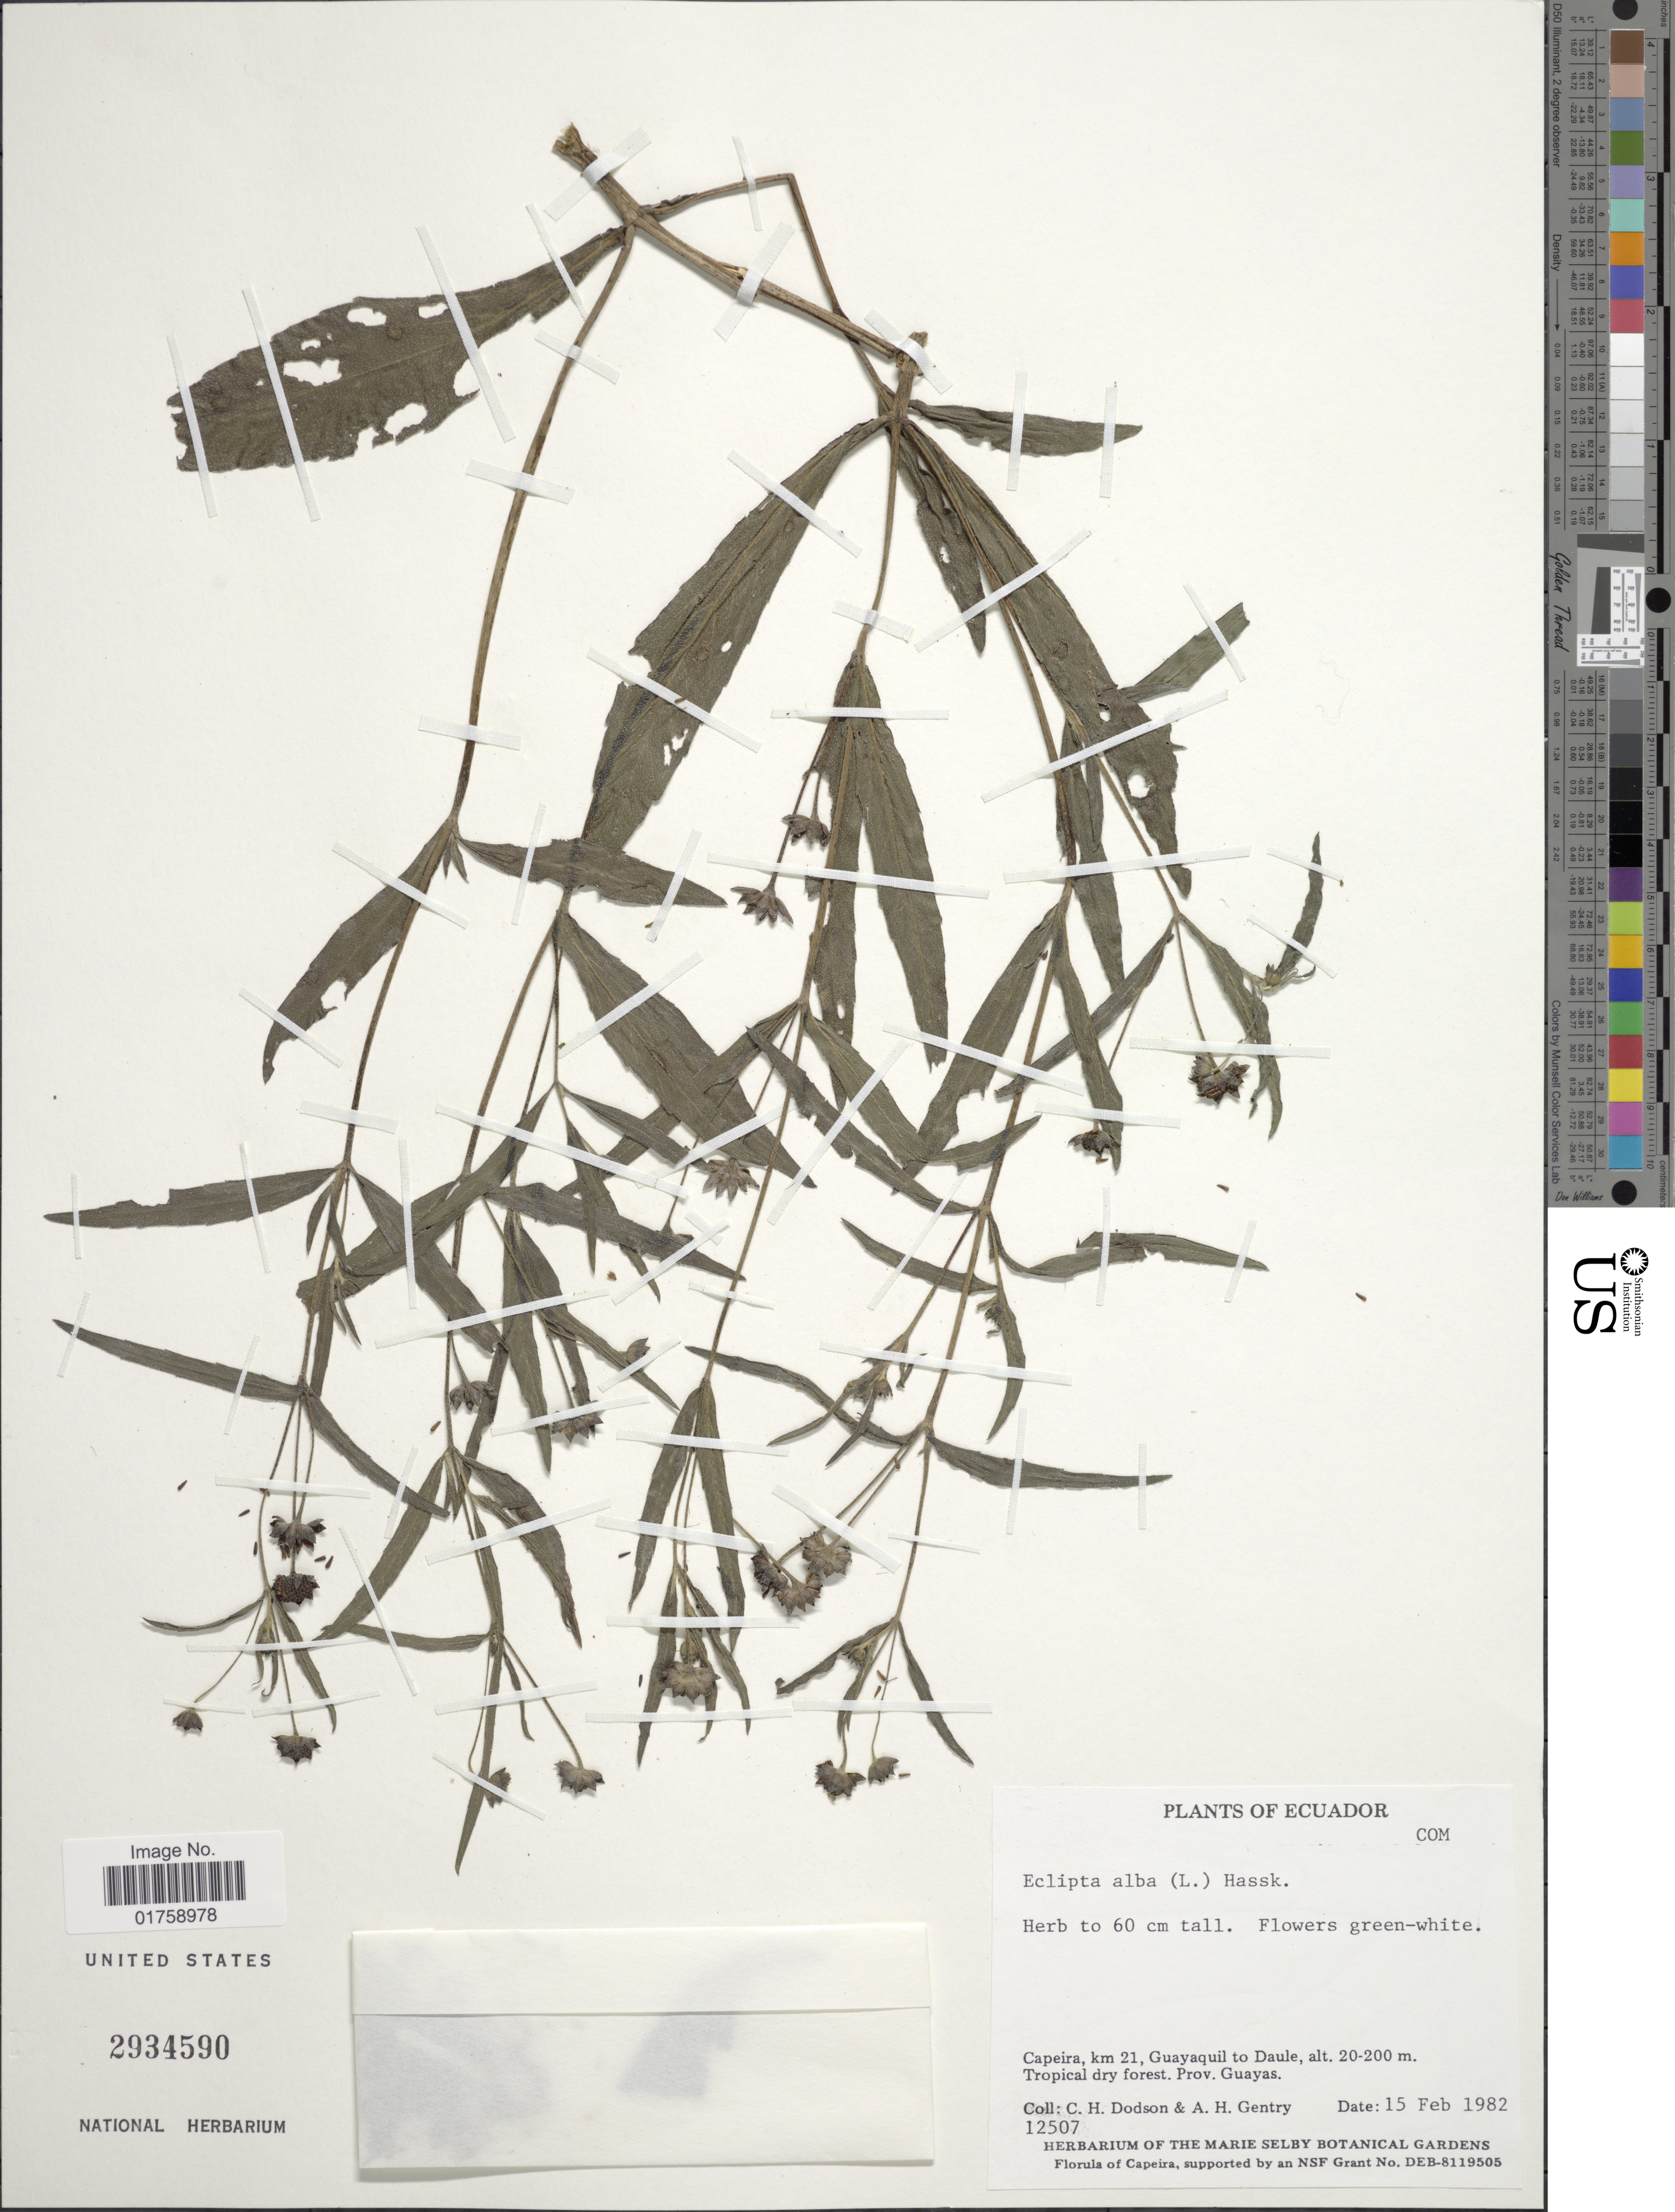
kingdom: Plantae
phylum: Tracheophyta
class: Magnoliopsida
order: Asterales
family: Asteraceae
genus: Eclipta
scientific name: Eclipta prostrata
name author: (L.) L.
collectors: C. H. Dodson & A. H. Gentry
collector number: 12507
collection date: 1982-02-15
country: Ecuador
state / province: Guayas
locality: Ecuador. Capeira, km 21, Guayaquil to Daule. Tropical dry forest. Prov. Guayas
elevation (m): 20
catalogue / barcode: US 2934590